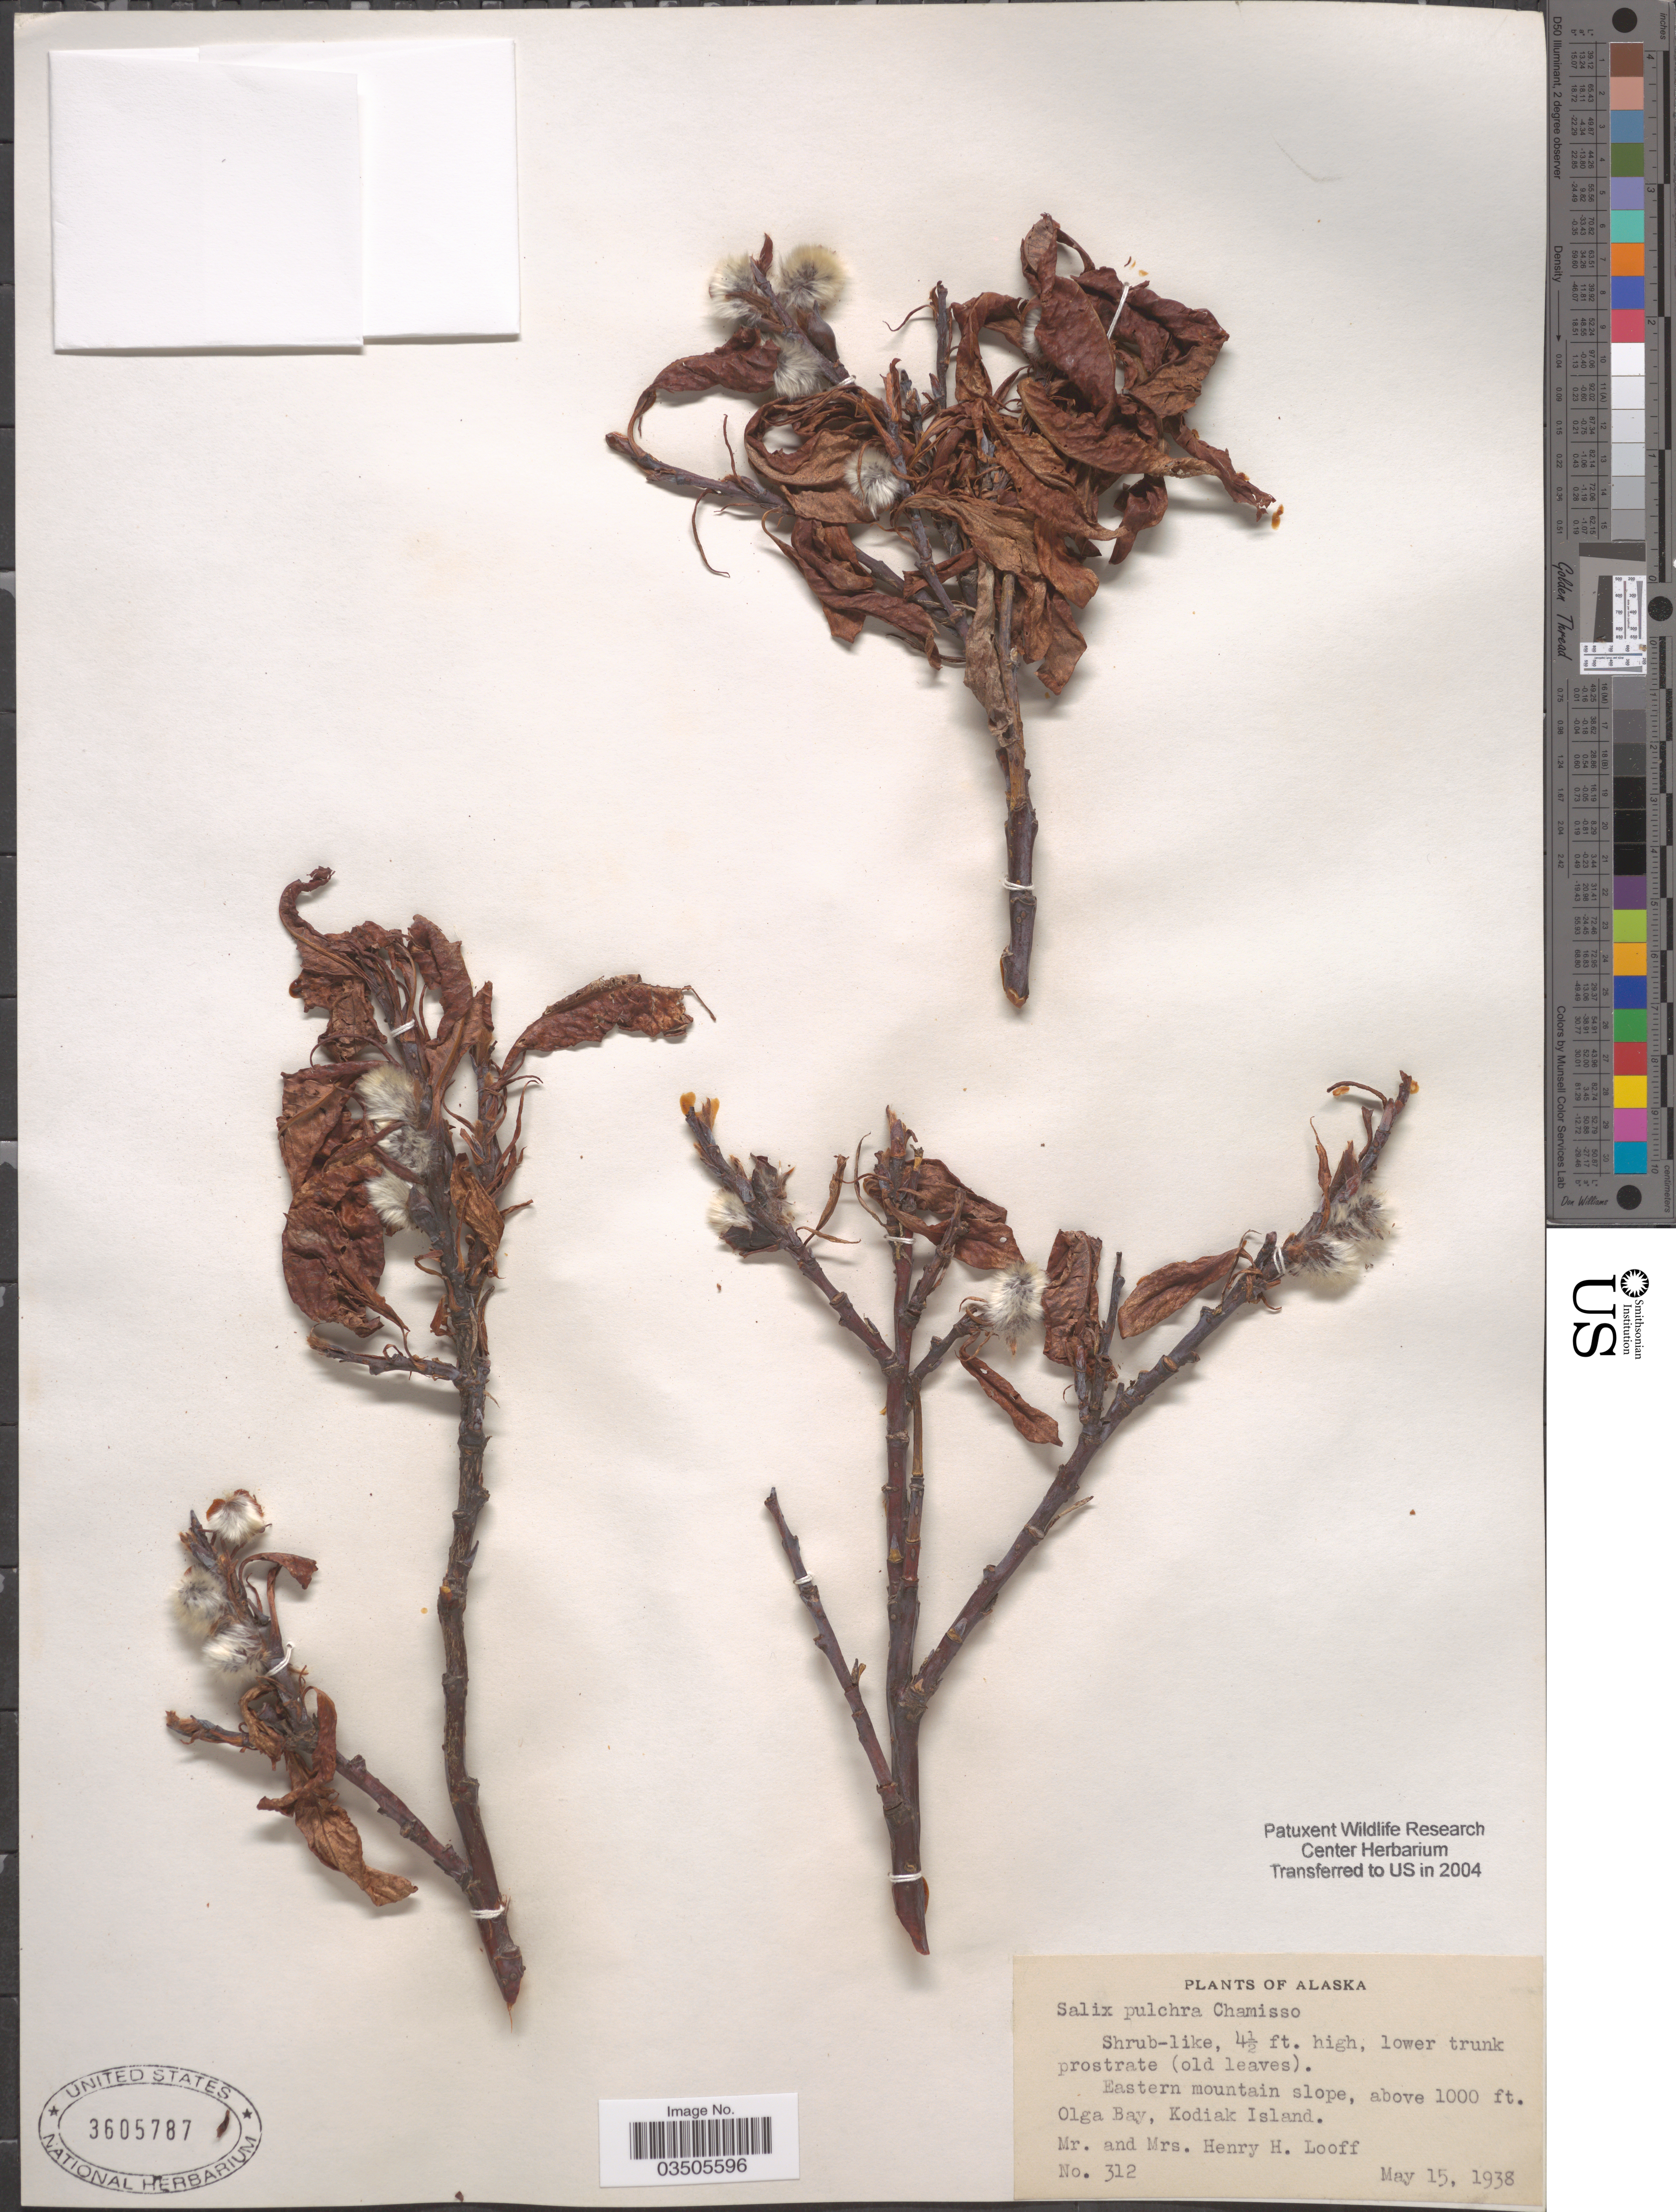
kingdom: Plantae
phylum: Tracheophyta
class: Magnoliopsida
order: Malpighiales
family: Salicaceae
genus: Salix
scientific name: Salix pulchra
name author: Cham.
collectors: H. Looff & H. Looff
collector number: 312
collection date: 1938-05-15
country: United States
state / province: Alaska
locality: Eastern mountain slope, Olga Bay, Kodiak Island.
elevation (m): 305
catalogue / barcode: US 3605787